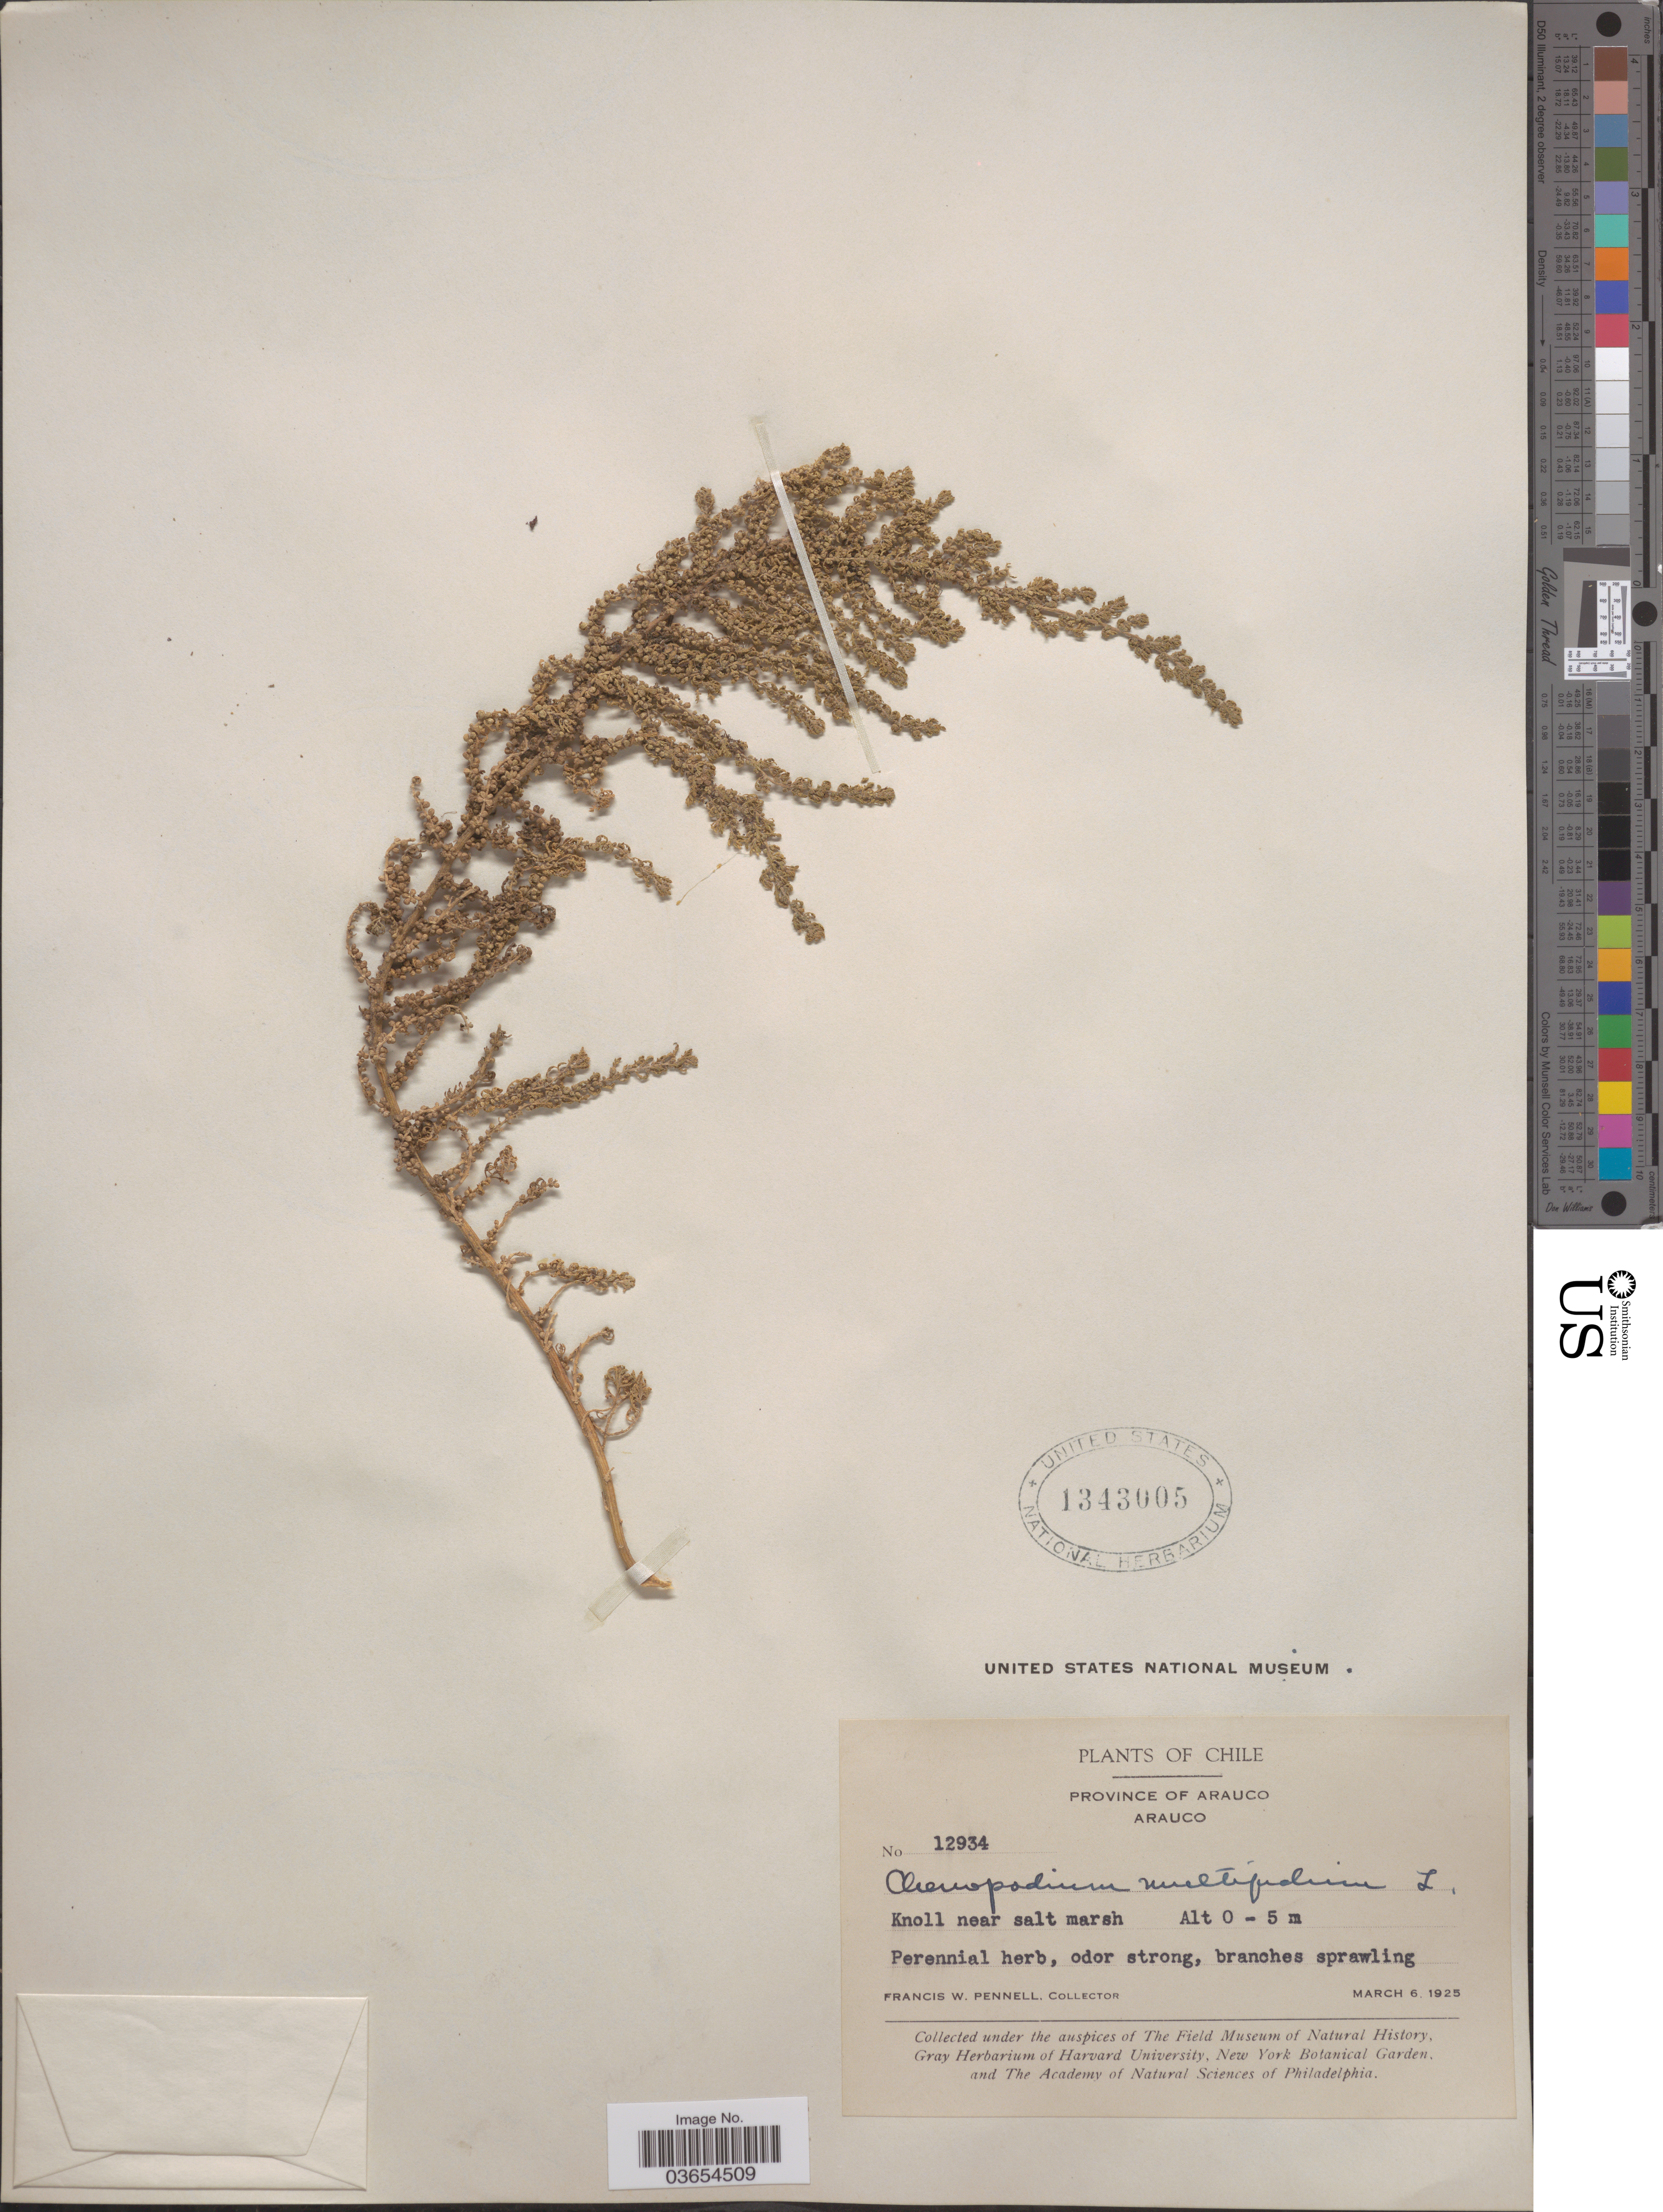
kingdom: Plantae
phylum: Tracheophyta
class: Magnoliopsida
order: Caryophyllales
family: Amaranthaceae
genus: Chenopodium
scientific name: Chenopodium multifidum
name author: L.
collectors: F. W. Pennell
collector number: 12934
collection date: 1925-03-06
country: Chile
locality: Province of Arauco. Arauco.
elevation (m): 0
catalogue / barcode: US 1343005